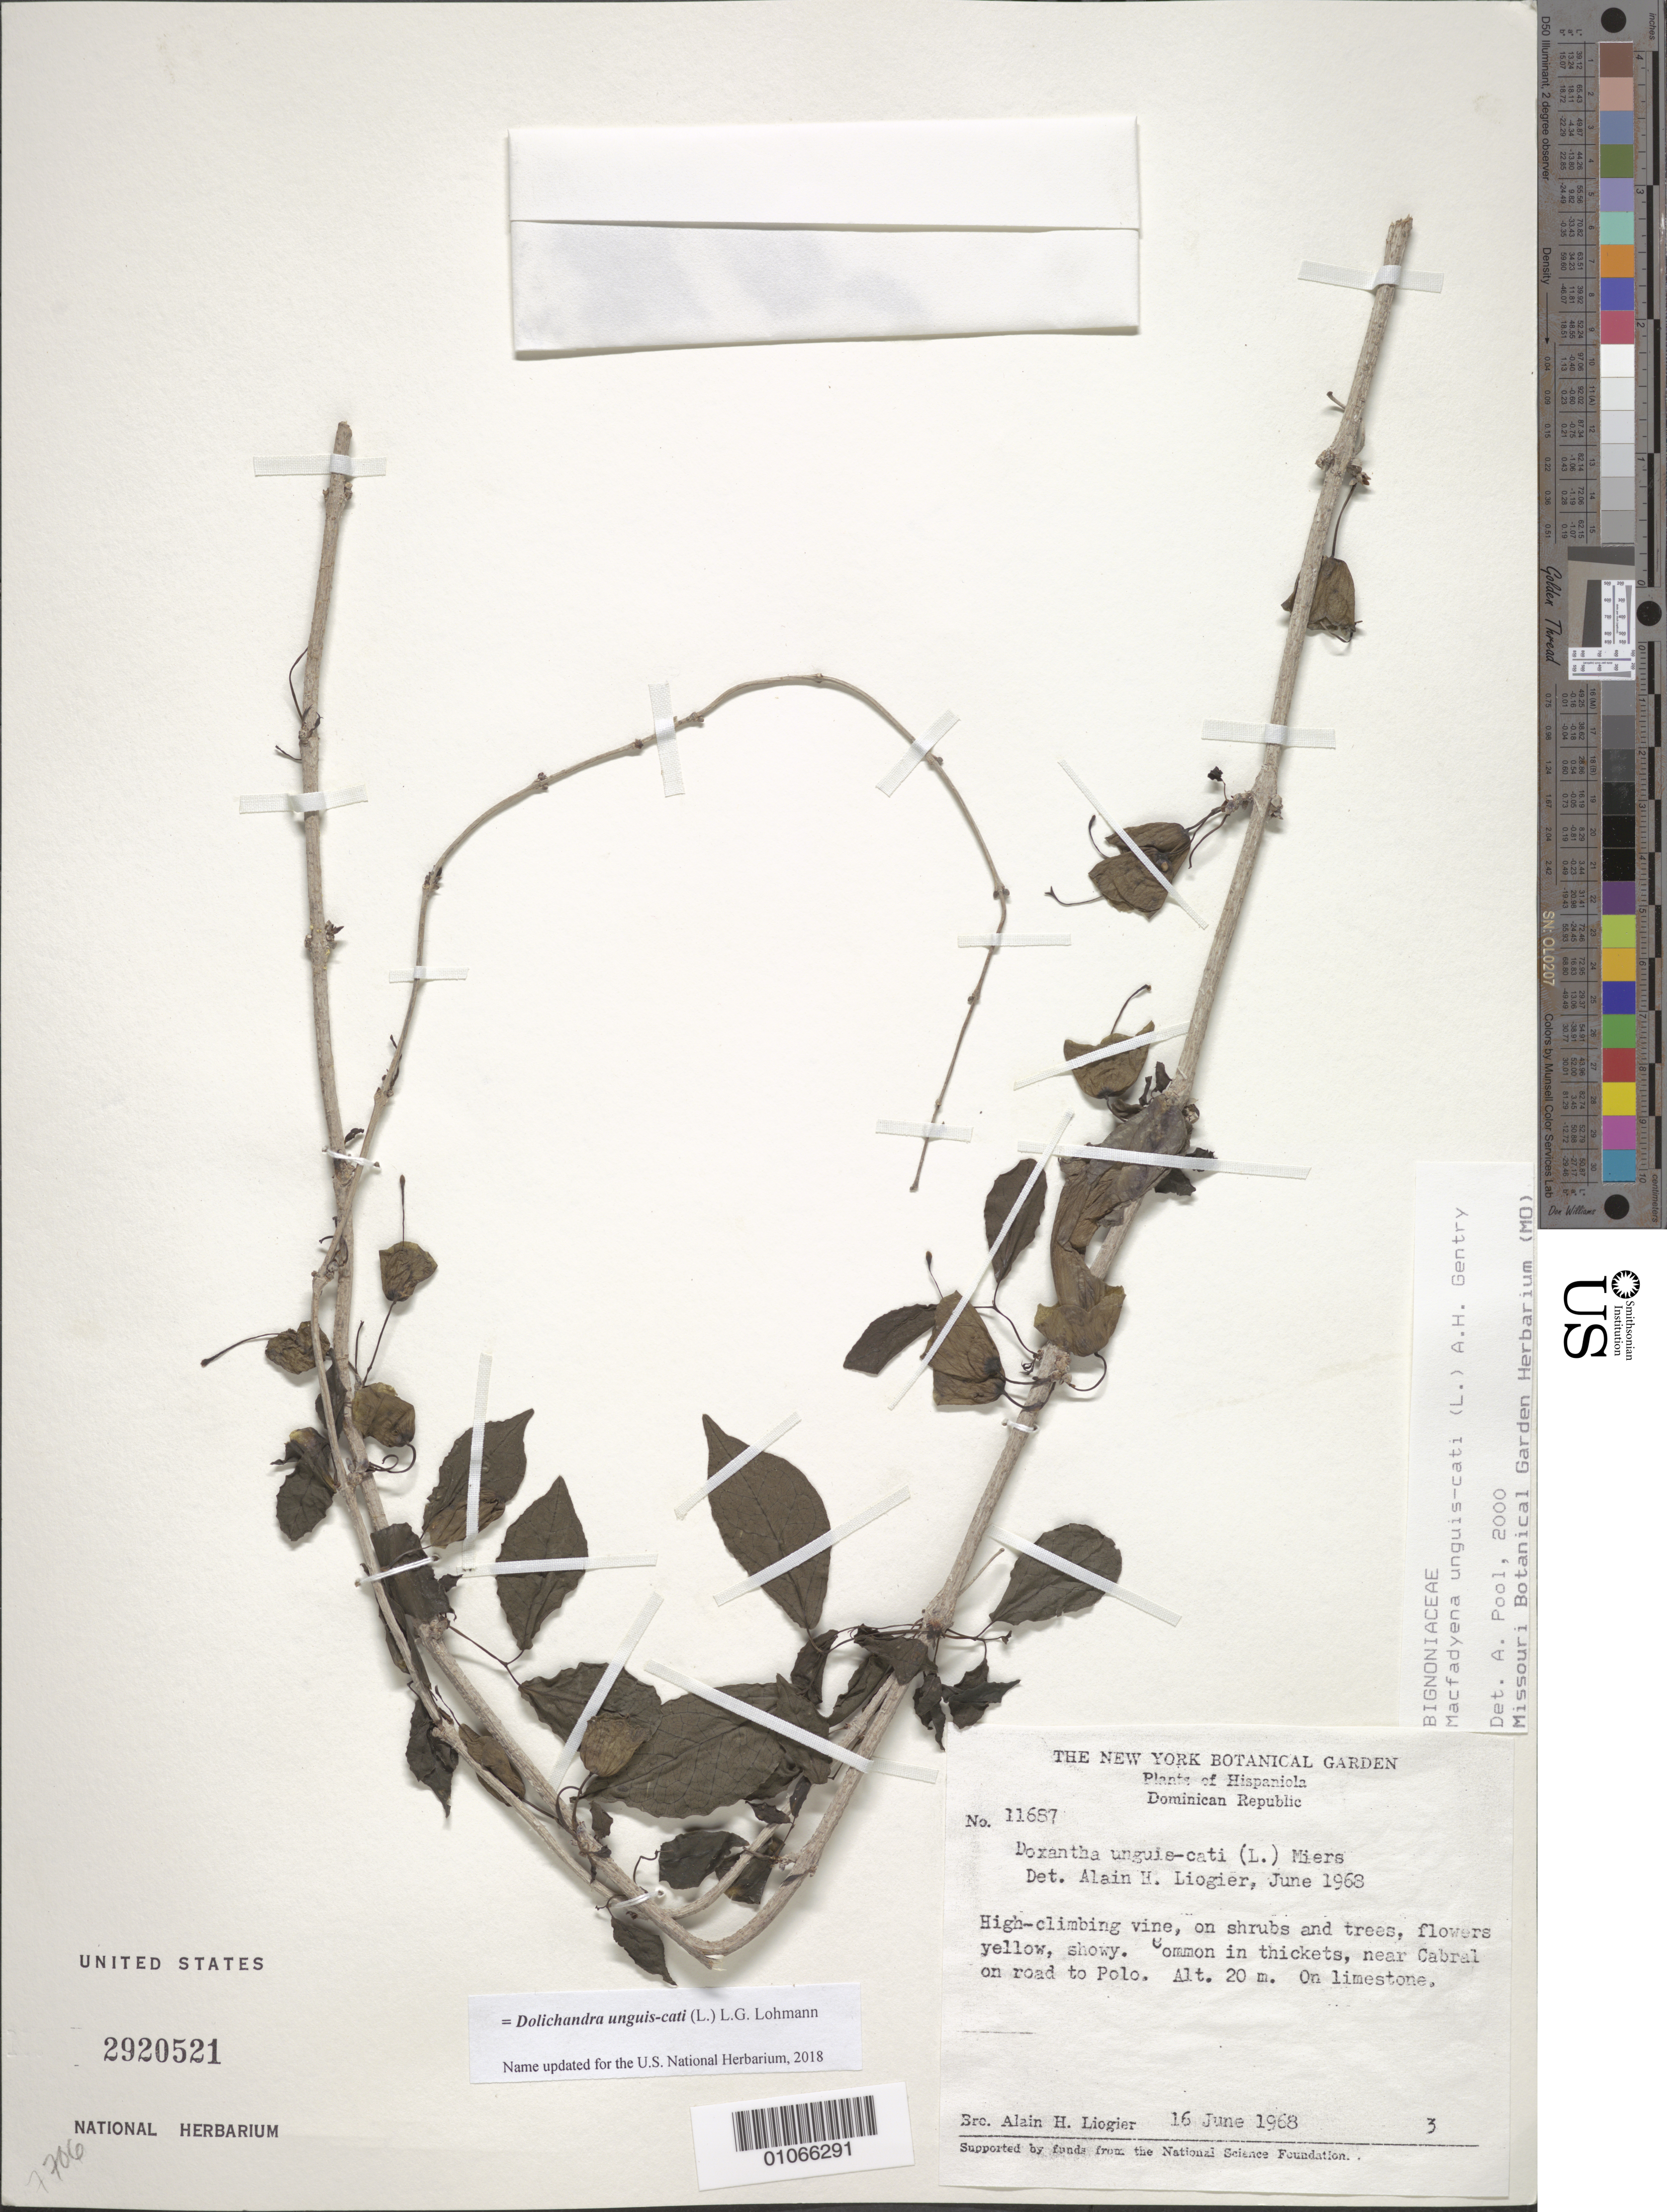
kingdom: Plantae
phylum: Tracheophyta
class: Magnoliopsida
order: Lamiales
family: Bignoniaceae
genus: Dolichandra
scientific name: Dolichandra unguis-cati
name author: (L.) L.G. Lohmann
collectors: A. H. Liogier & A. H. Liogier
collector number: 11687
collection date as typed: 16 Jun 1968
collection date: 1968-06-16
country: Dominican Republic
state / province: Barahona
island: Hispaniola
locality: On limestone, on shrubs and trees, near Cabral on road to Polo.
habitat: Common in thickets. On limestone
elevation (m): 20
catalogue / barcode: US 2920521